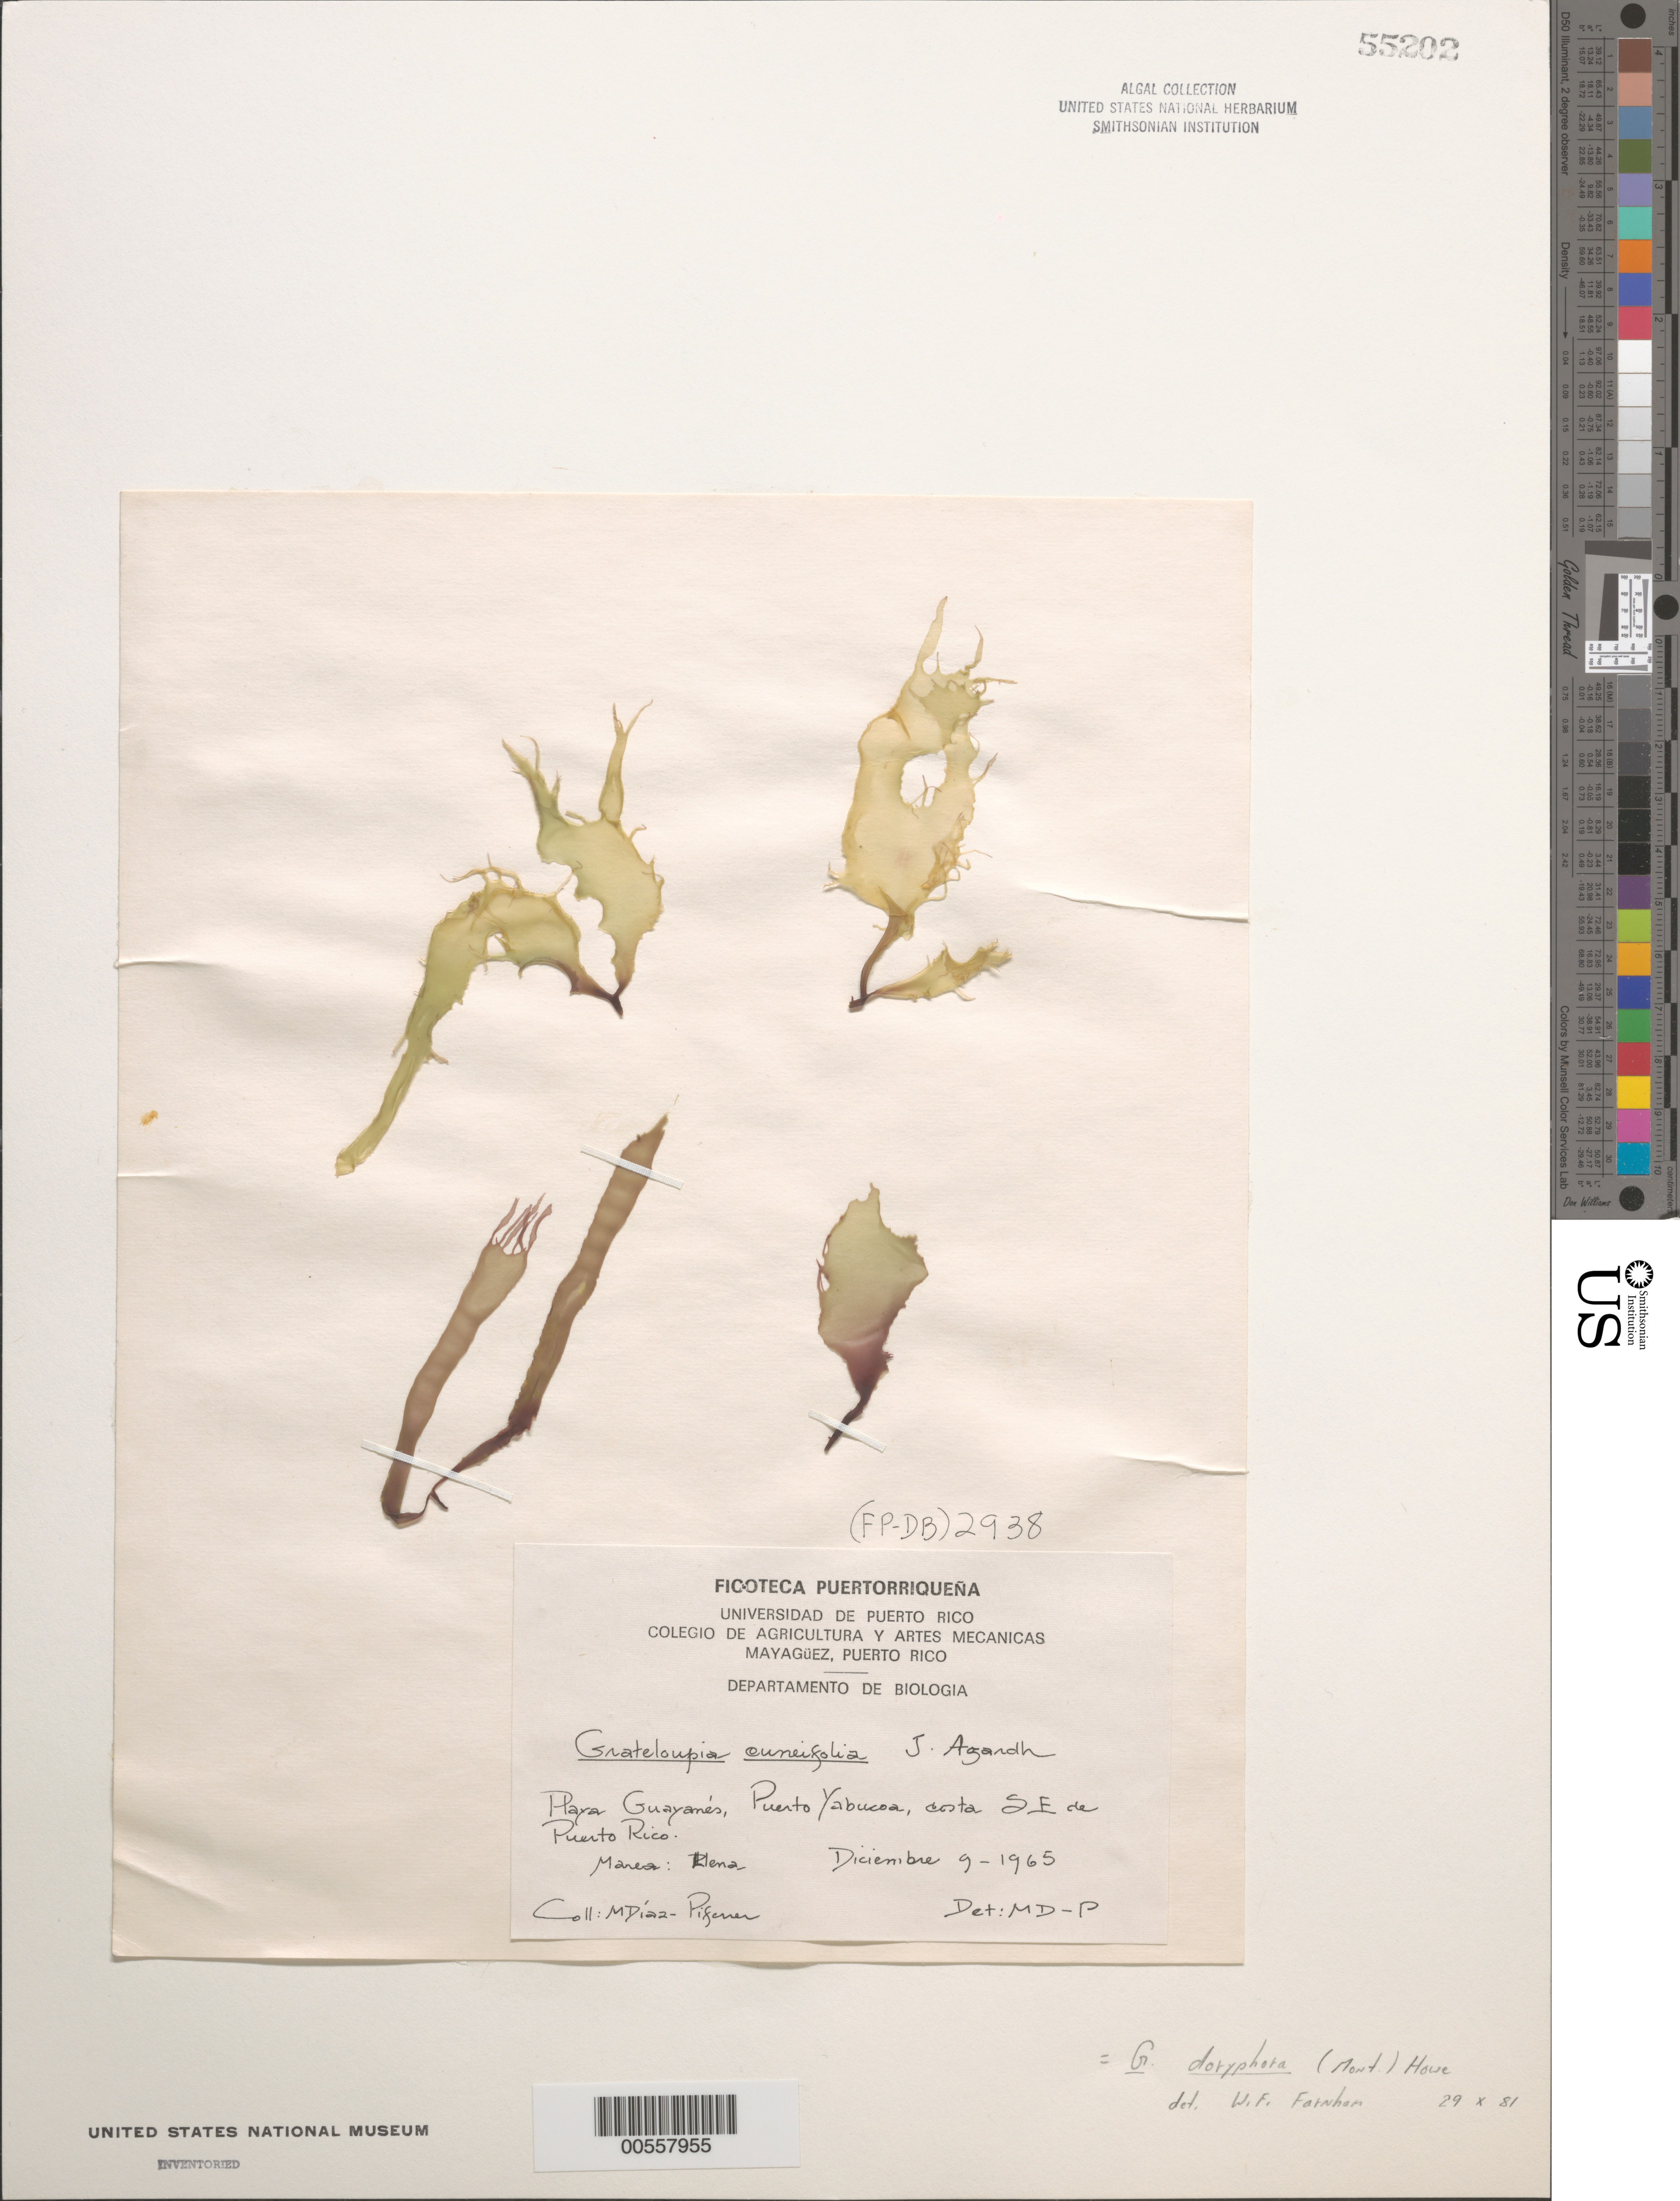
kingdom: Plantae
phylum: Rhodophyta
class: Florideophyceae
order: Halymeniales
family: Halymeniaceae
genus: Grateloupia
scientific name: Grateloupia doryphora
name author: (Mont.) Howe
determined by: Farnham, W. F.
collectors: M. Diaz-Piferrer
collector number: (fp-db) 2938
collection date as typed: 09 Dec 1965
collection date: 1965-12-09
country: Puerto Rico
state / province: Yabucoa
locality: Playa Guayanes, Puerto Yabucoa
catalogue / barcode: US 55202